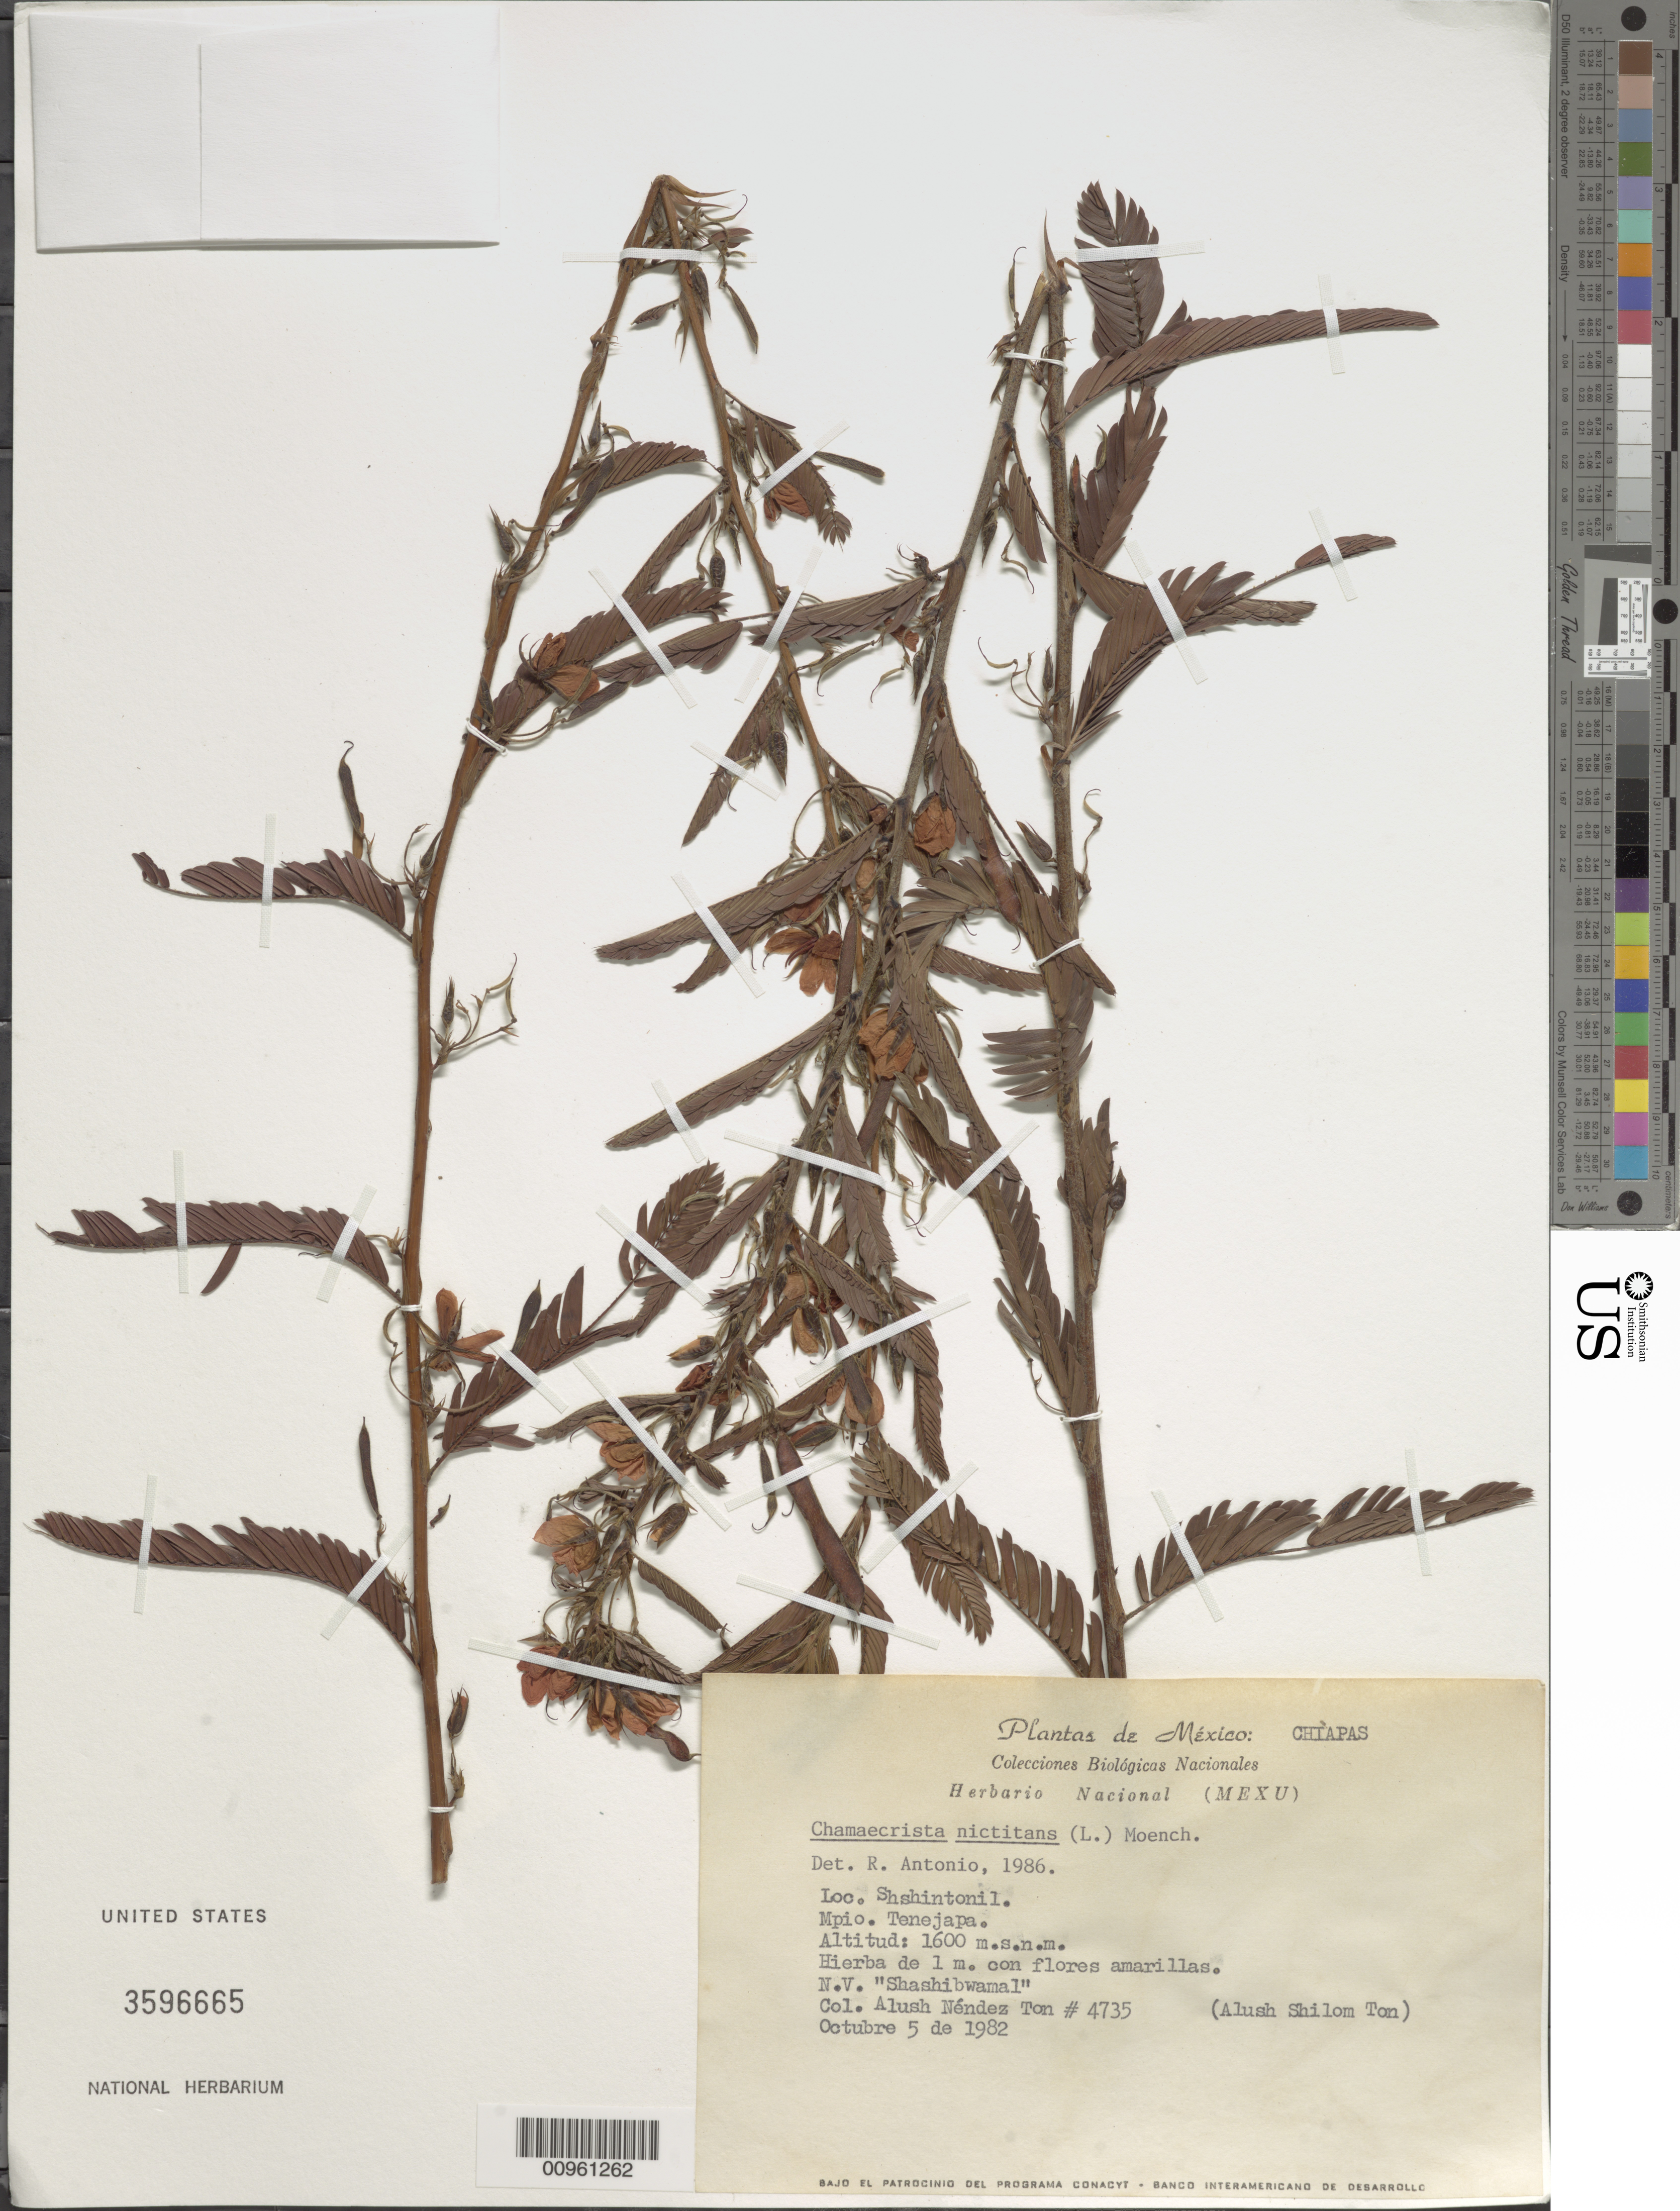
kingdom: Plantae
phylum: Tracheophyta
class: Magnoliopsida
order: Fabales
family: Fabaceae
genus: Chamaecrista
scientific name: Chamaecrista nictitans var. mensalis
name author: (Greenm.) H.S. Irwin & Barneby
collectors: A. M. Ton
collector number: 4735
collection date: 1982-10-05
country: Mexico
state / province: Chiapas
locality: Loc. Shshintonil, Mpio. Tenejapa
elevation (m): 1600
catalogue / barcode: US 3596665